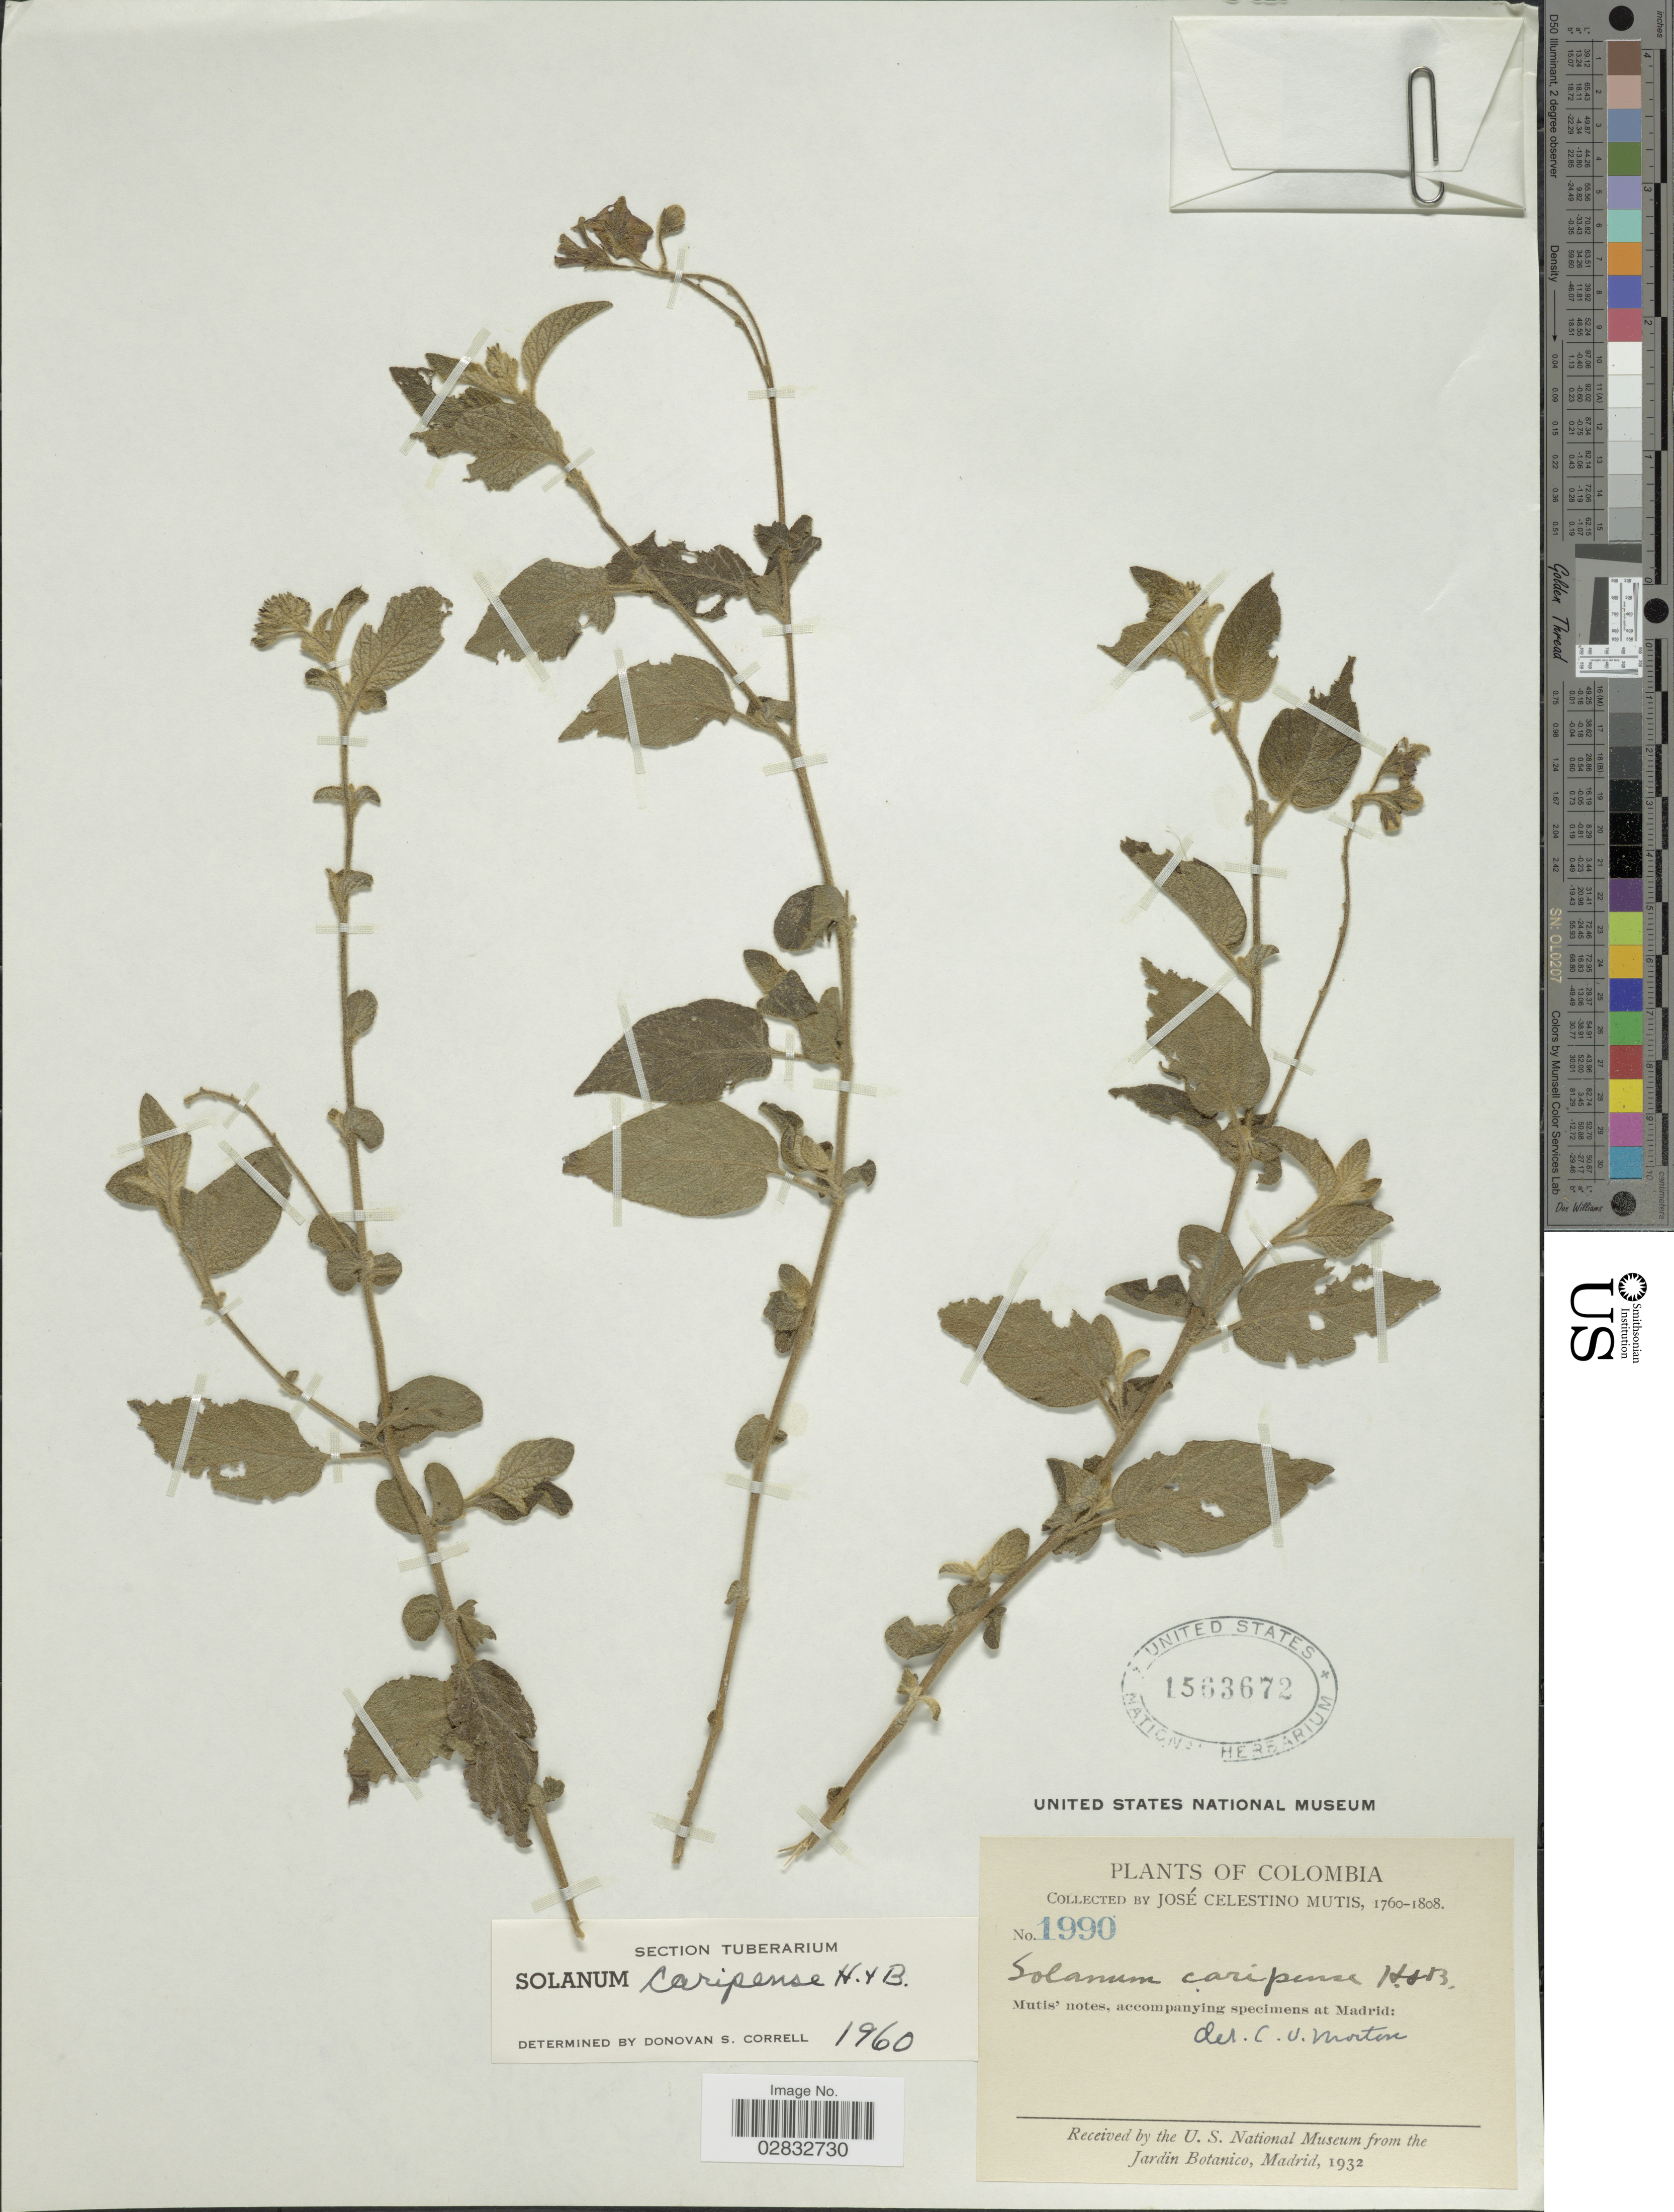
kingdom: Plantae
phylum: Tracheophyta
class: Magnoliopsida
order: Solanales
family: Solanaceae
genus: Solanum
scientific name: Solanum caripense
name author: Humb. & Bonpl. ex Dunal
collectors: J. C. B. Mutis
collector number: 1990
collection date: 1760/1808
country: Colombia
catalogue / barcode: US 1563672